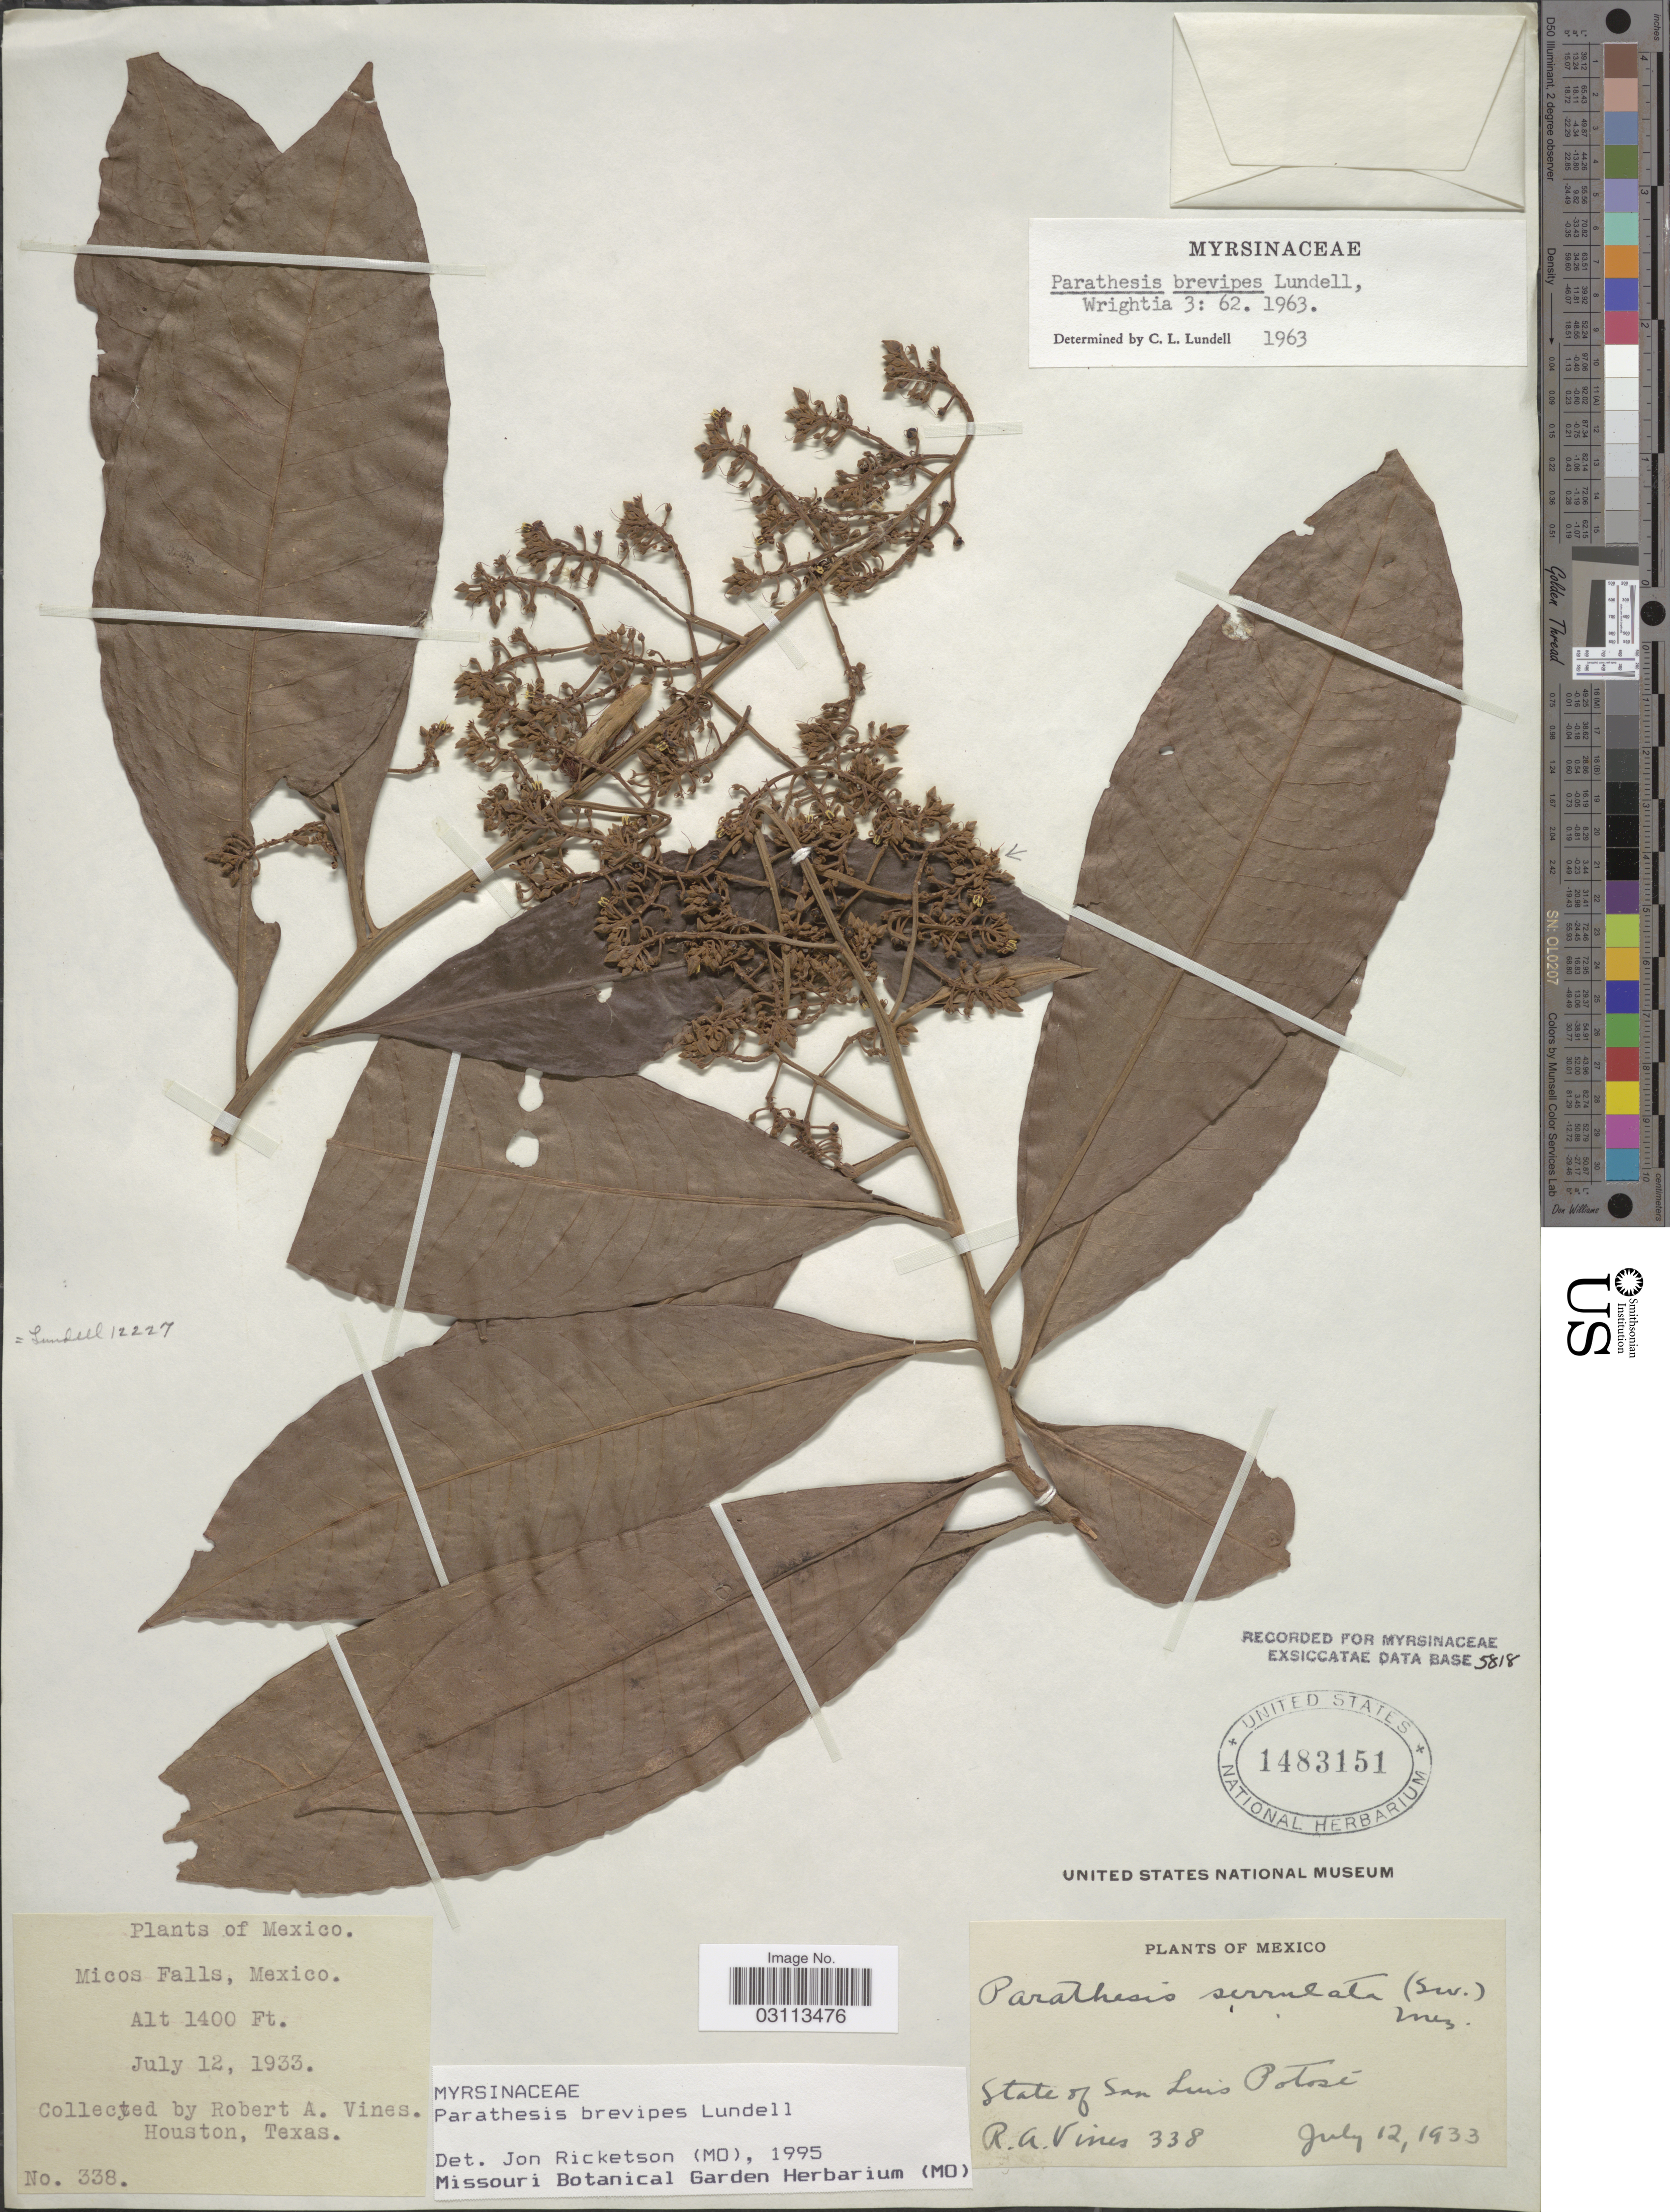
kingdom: Plantae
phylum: Tracheophyta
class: Magnoliopsida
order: Ericales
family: Primulaceae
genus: Parathesis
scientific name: Parathesis brevipes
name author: Lundell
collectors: R. Vines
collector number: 338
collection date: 1933-07-12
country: Mexico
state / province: San Luis Potosí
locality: Micos Falls.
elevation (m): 427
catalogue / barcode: US 1483151